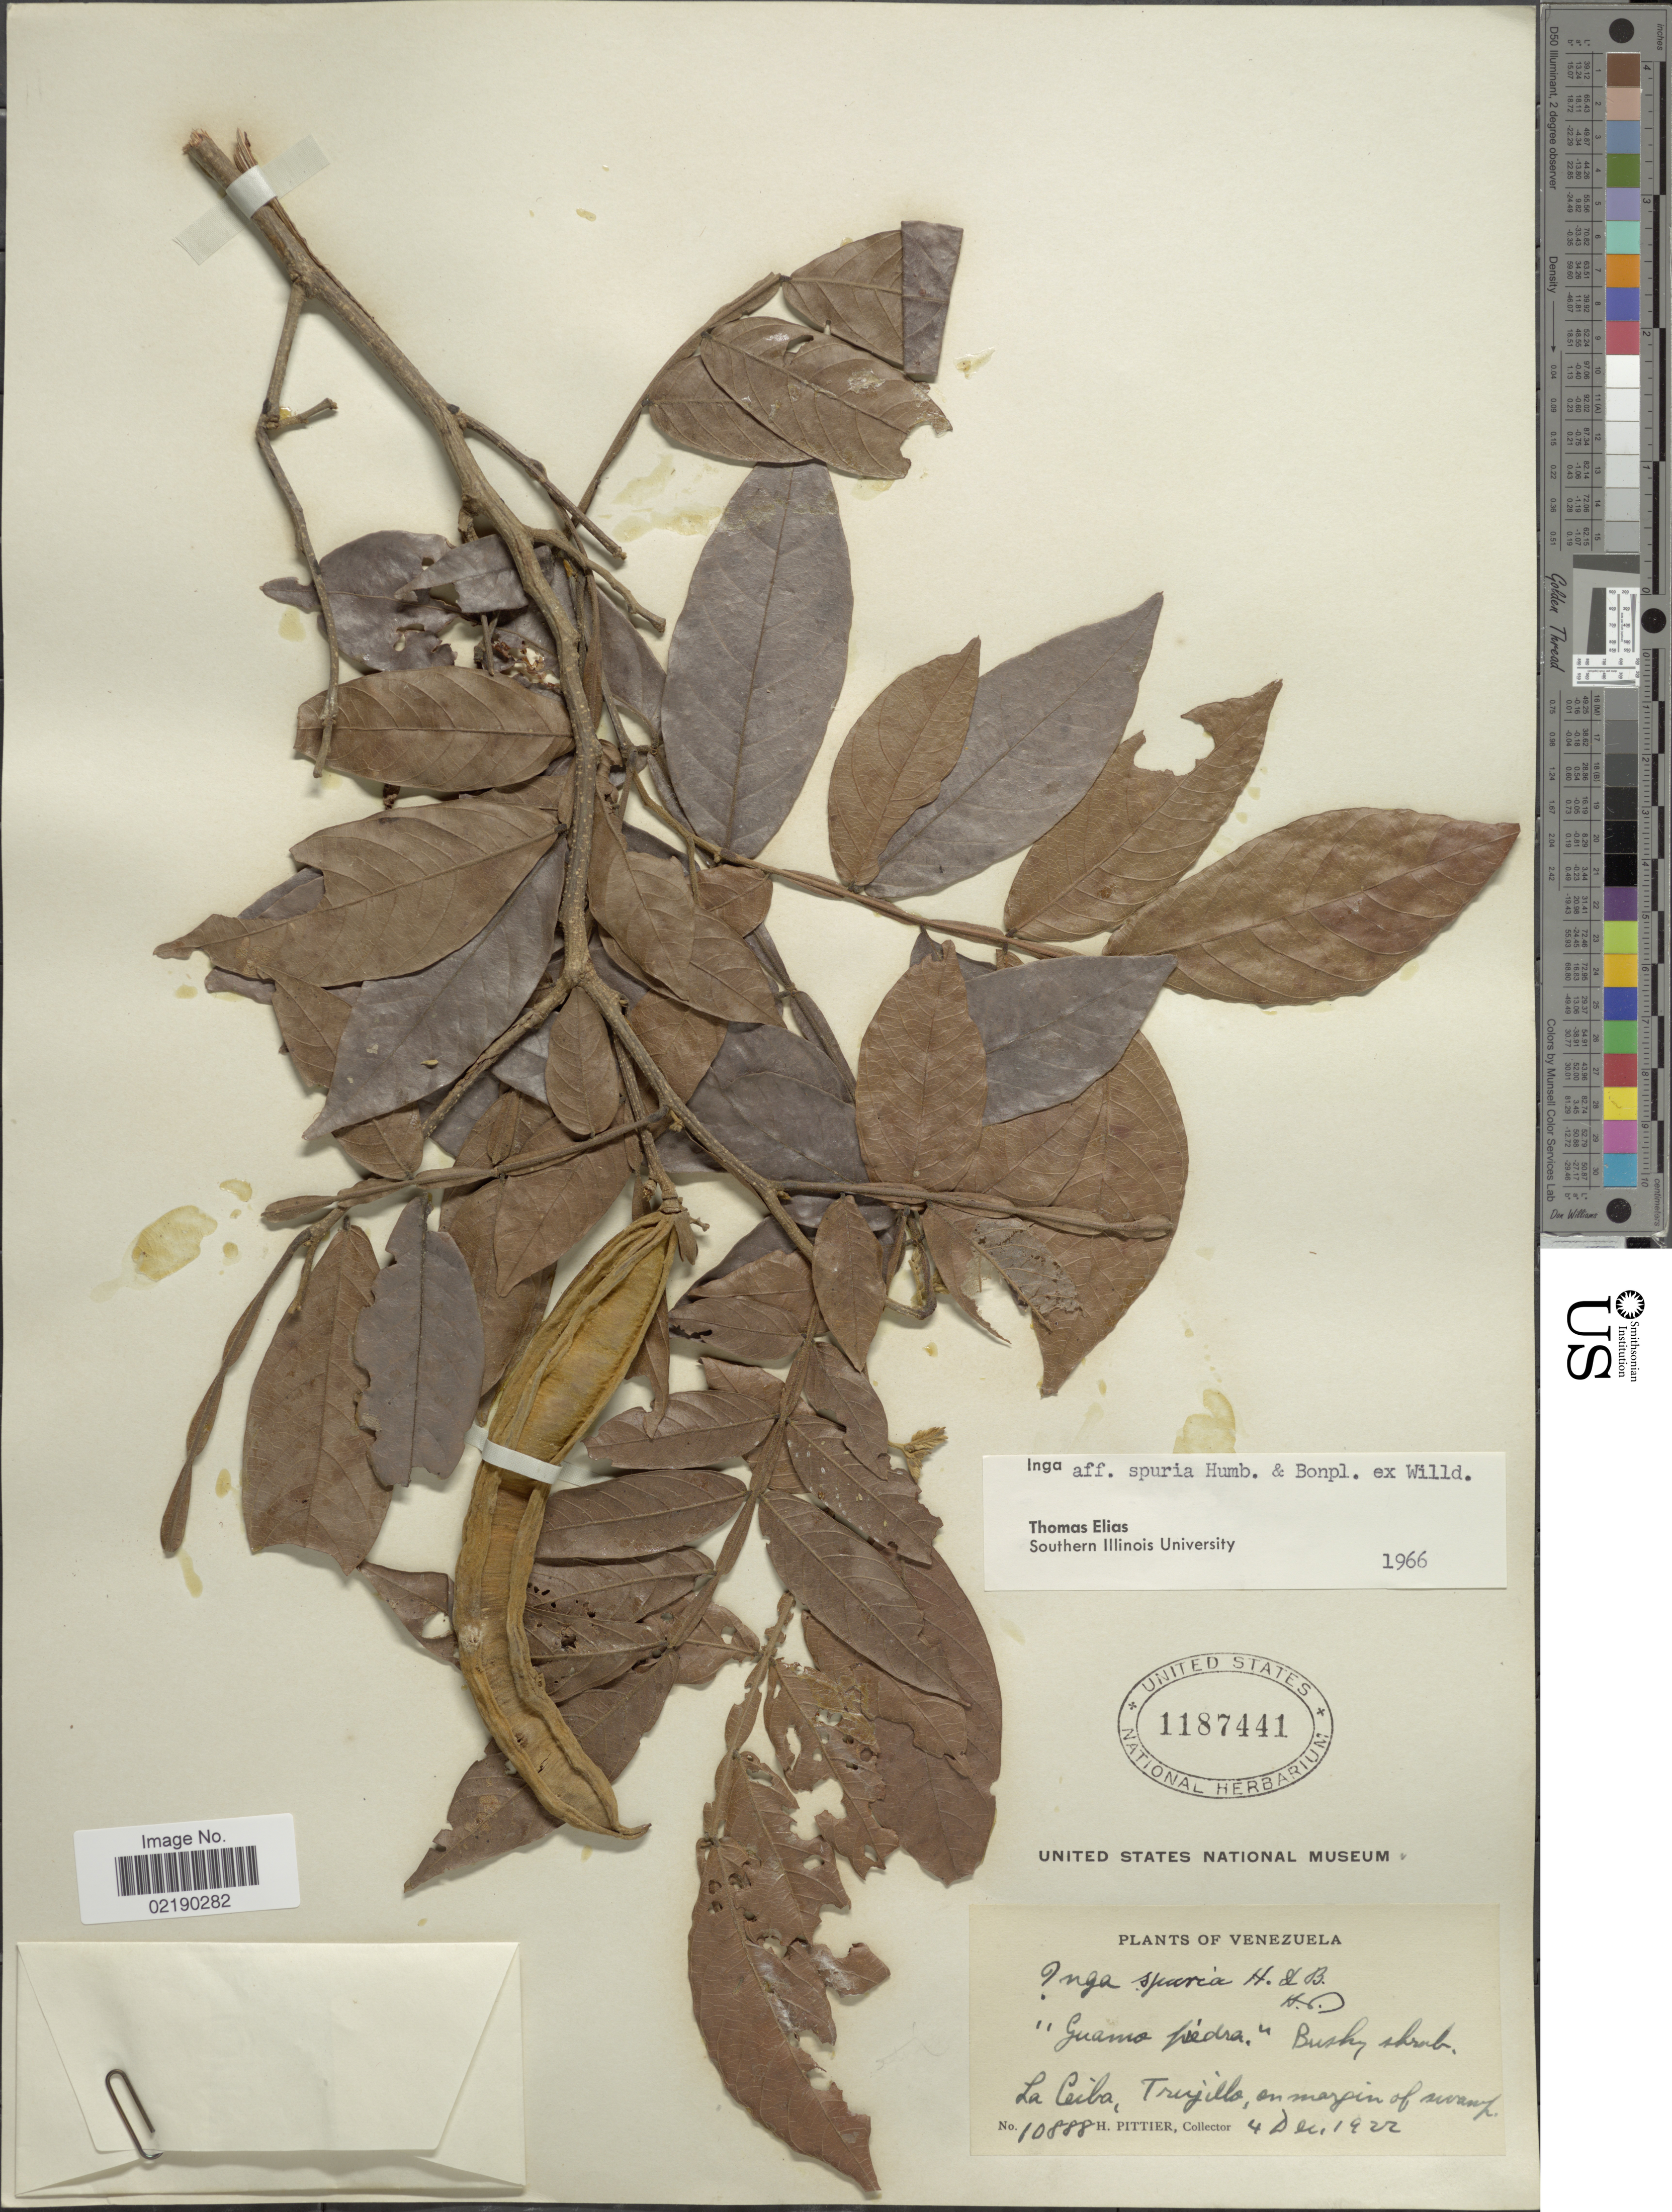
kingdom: Plantae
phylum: Tracheophyta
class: Magnoliopsida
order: Fabales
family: Fabaceae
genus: Inga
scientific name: Inga vera subsp. vera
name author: Willd.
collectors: H. F. Pittier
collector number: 10888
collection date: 1922-12-04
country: Venezuela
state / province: Trujillo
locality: La Ceiba, on margin of savannah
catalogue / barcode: US 1187441